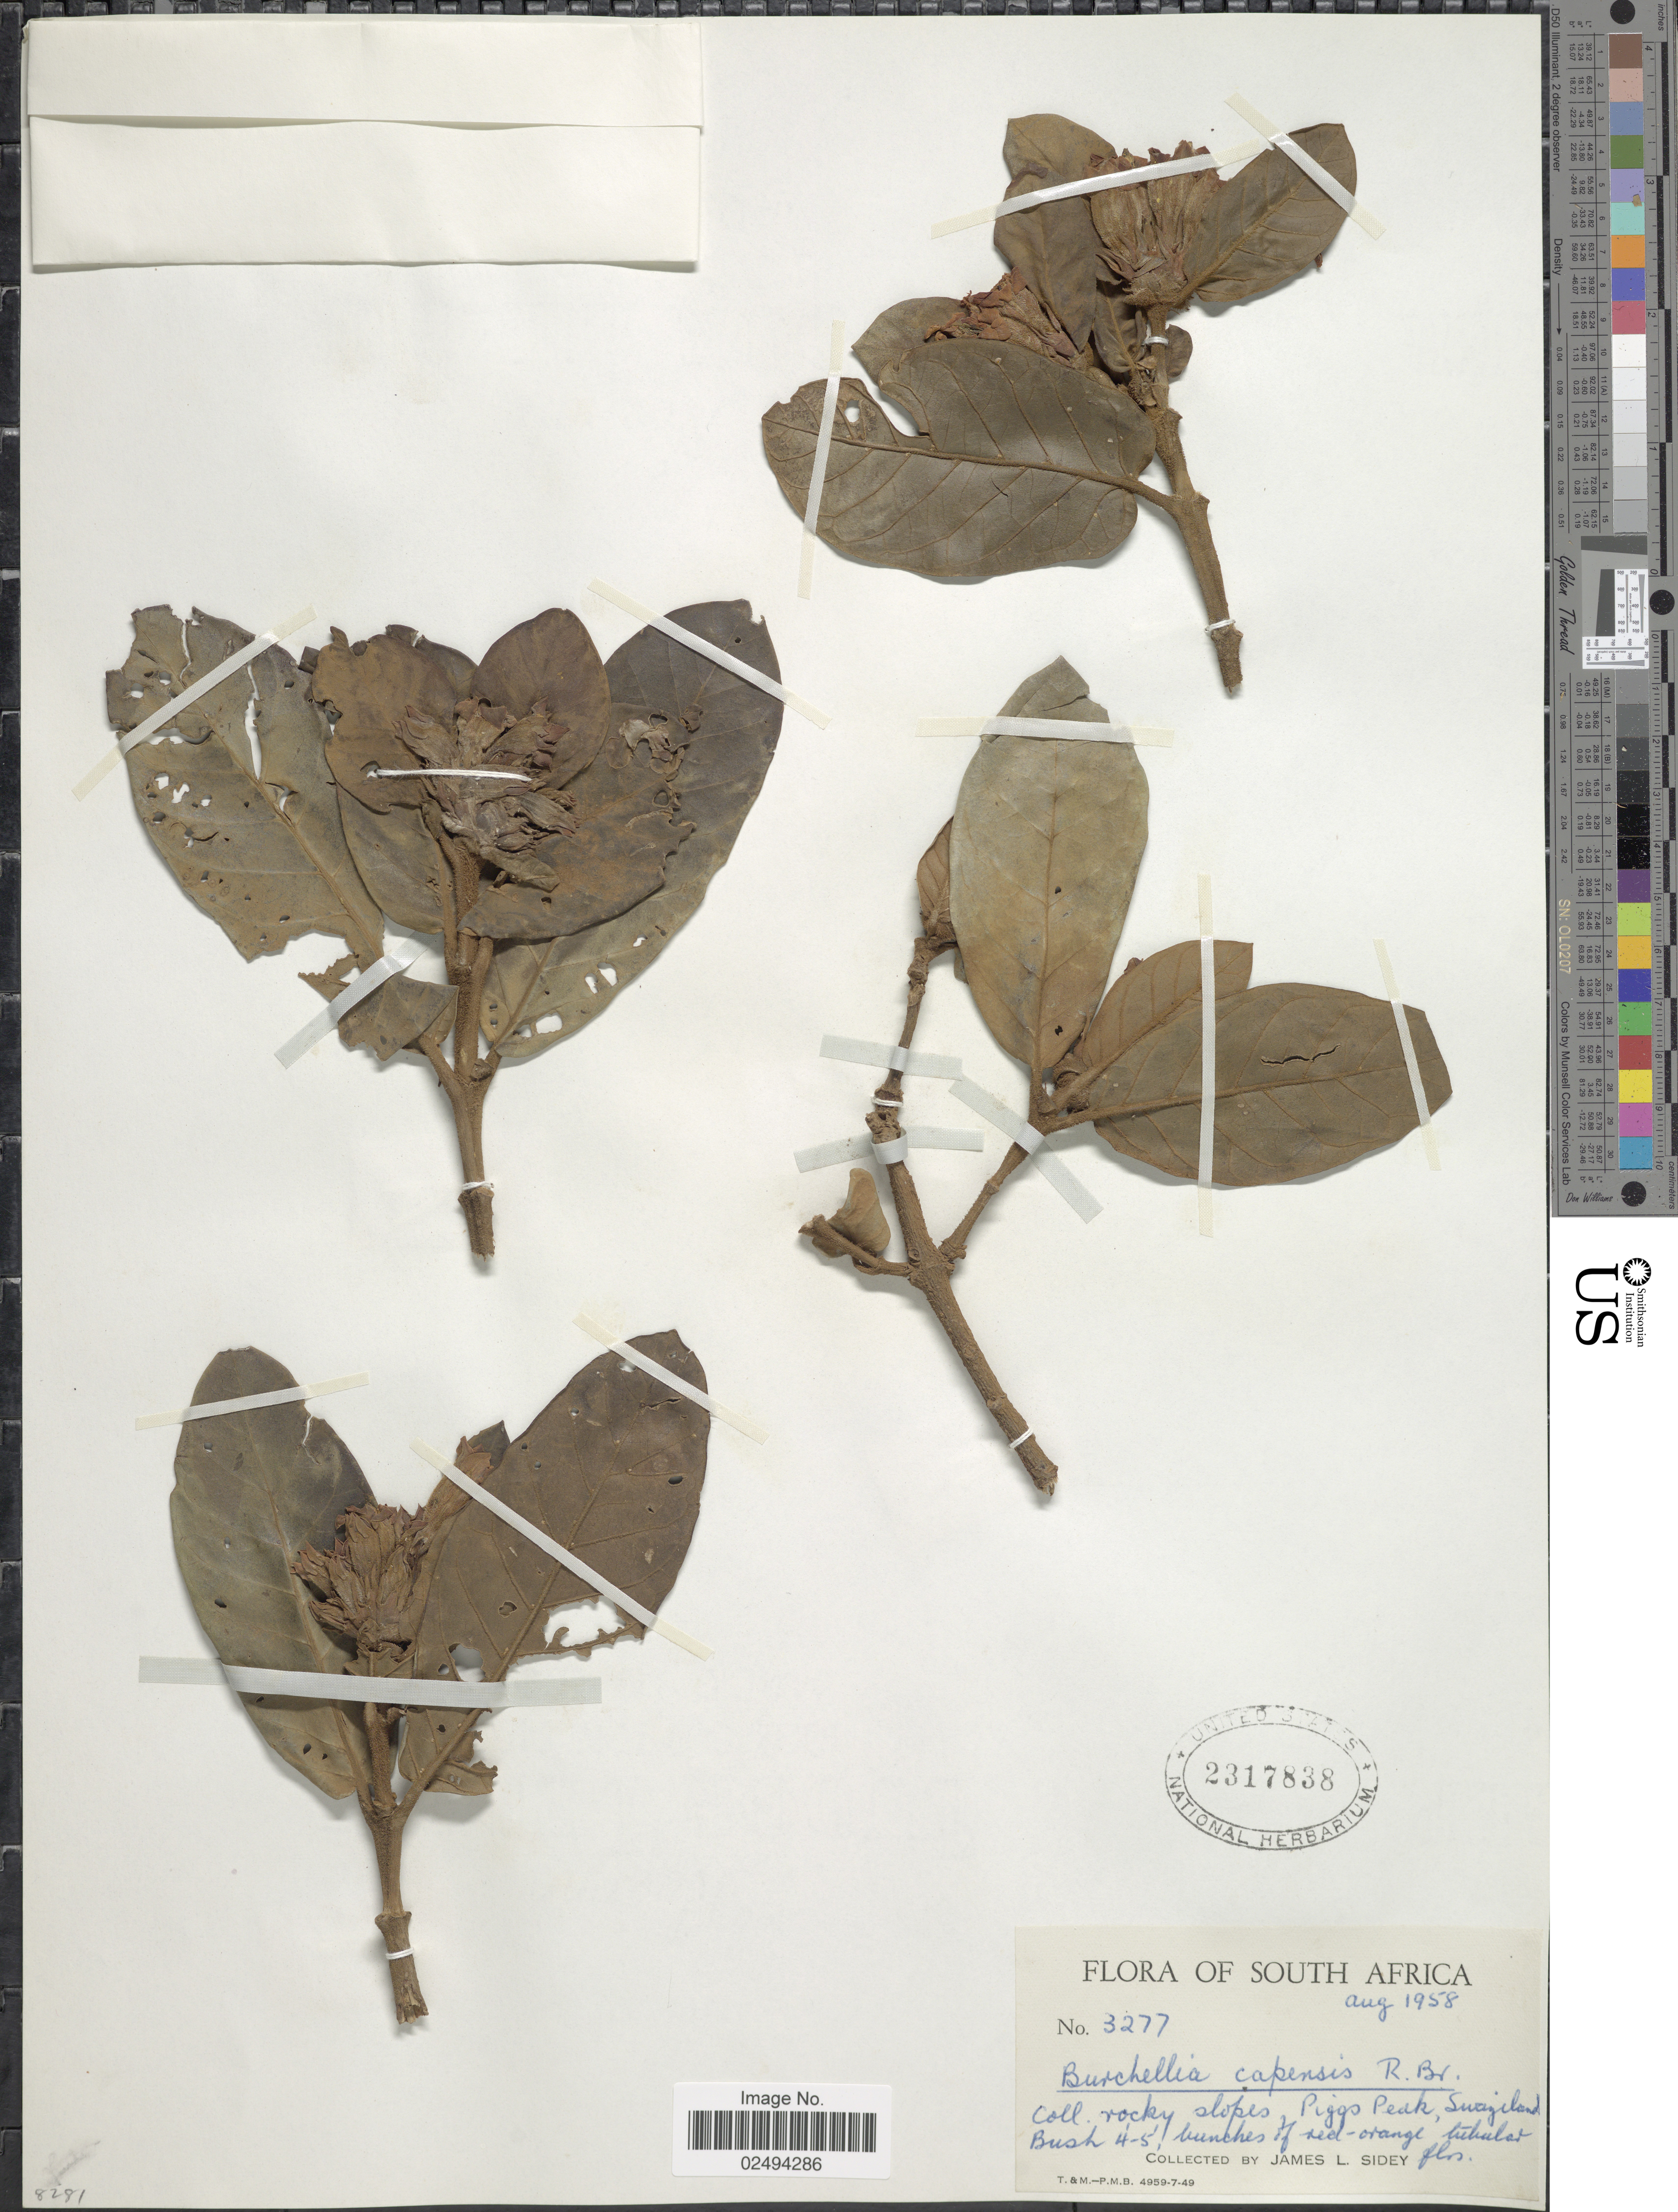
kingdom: Plantae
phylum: Tracheophyta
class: Magnoliopsida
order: Gentianales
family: Rubiaceae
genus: Burchellia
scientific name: Burchellia capensis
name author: R. Br.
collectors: J. L. Sidey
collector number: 3277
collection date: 1958-08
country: Eswatini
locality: South Africa, rocky slopes Piggs Peak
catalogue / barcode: US 2317838